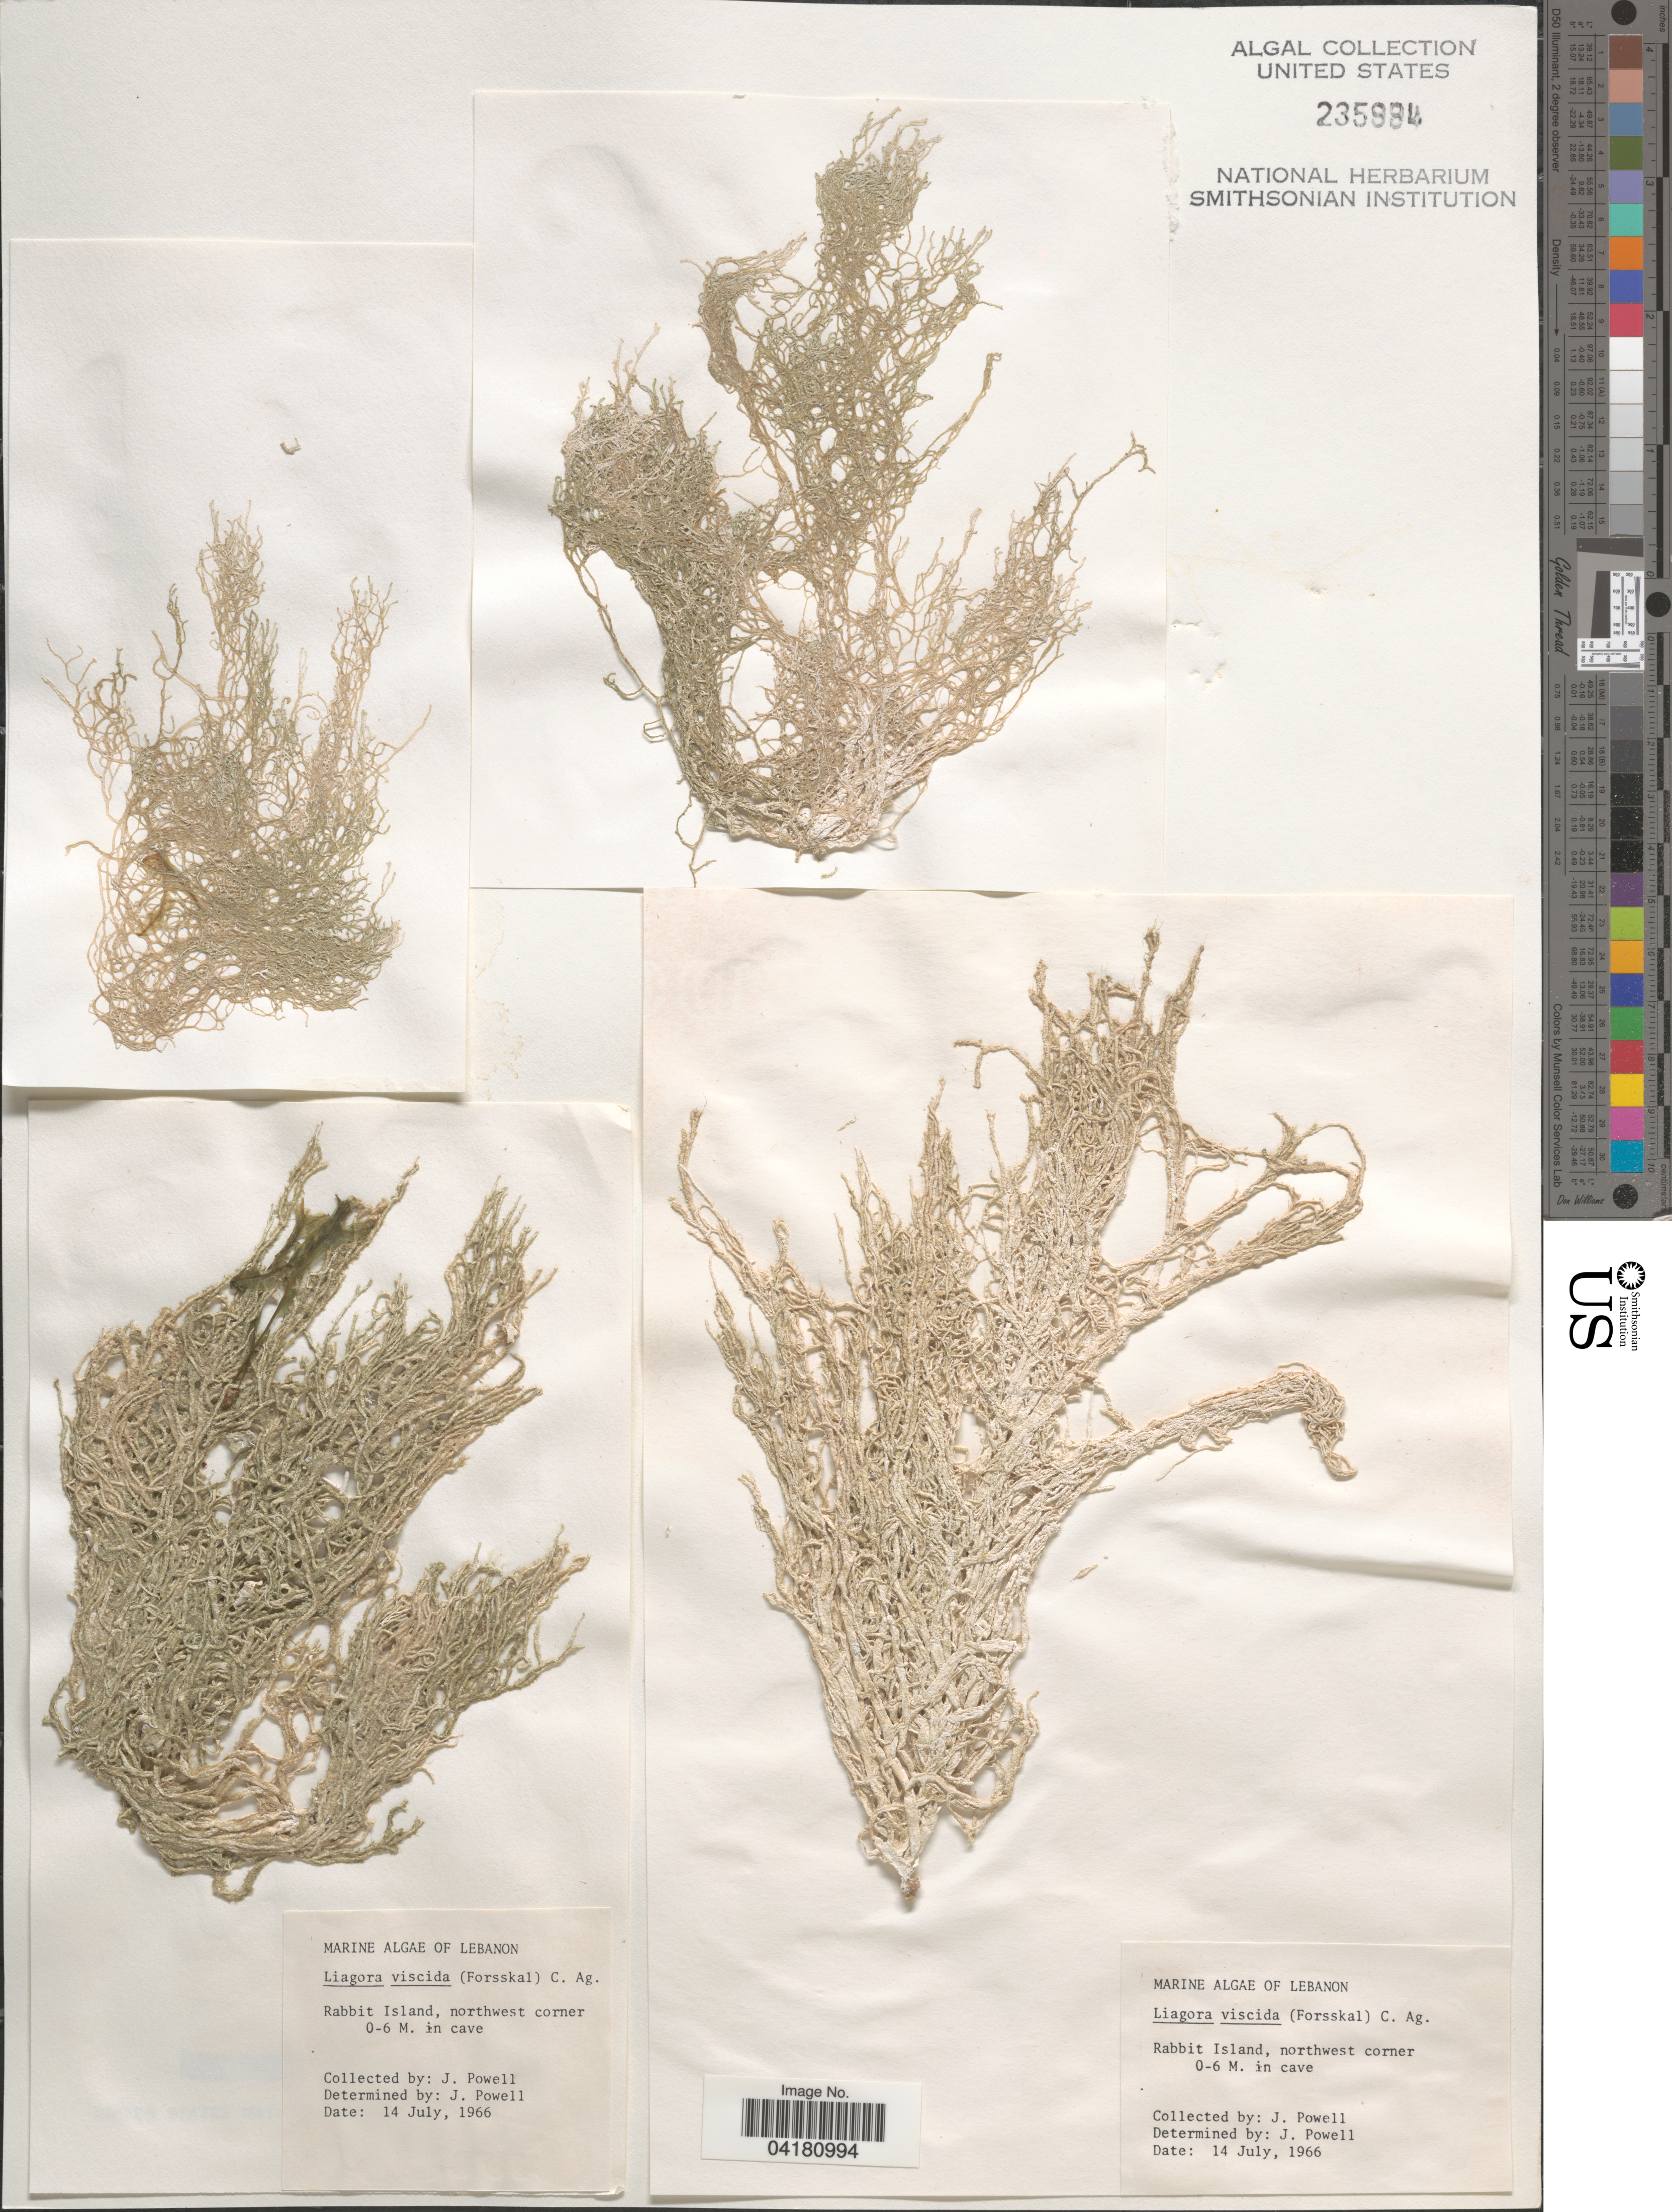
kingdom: Plantae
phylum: Rhodophyta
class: Florideophyceae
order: Nemaliales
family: Liagoraceae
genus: Liagora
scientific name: Liagora viscida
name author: (Forssk.) C. Agardh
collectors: J. Powell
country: Lebanon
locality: Rabbit Island, northwest corner.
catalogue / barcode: US 235994